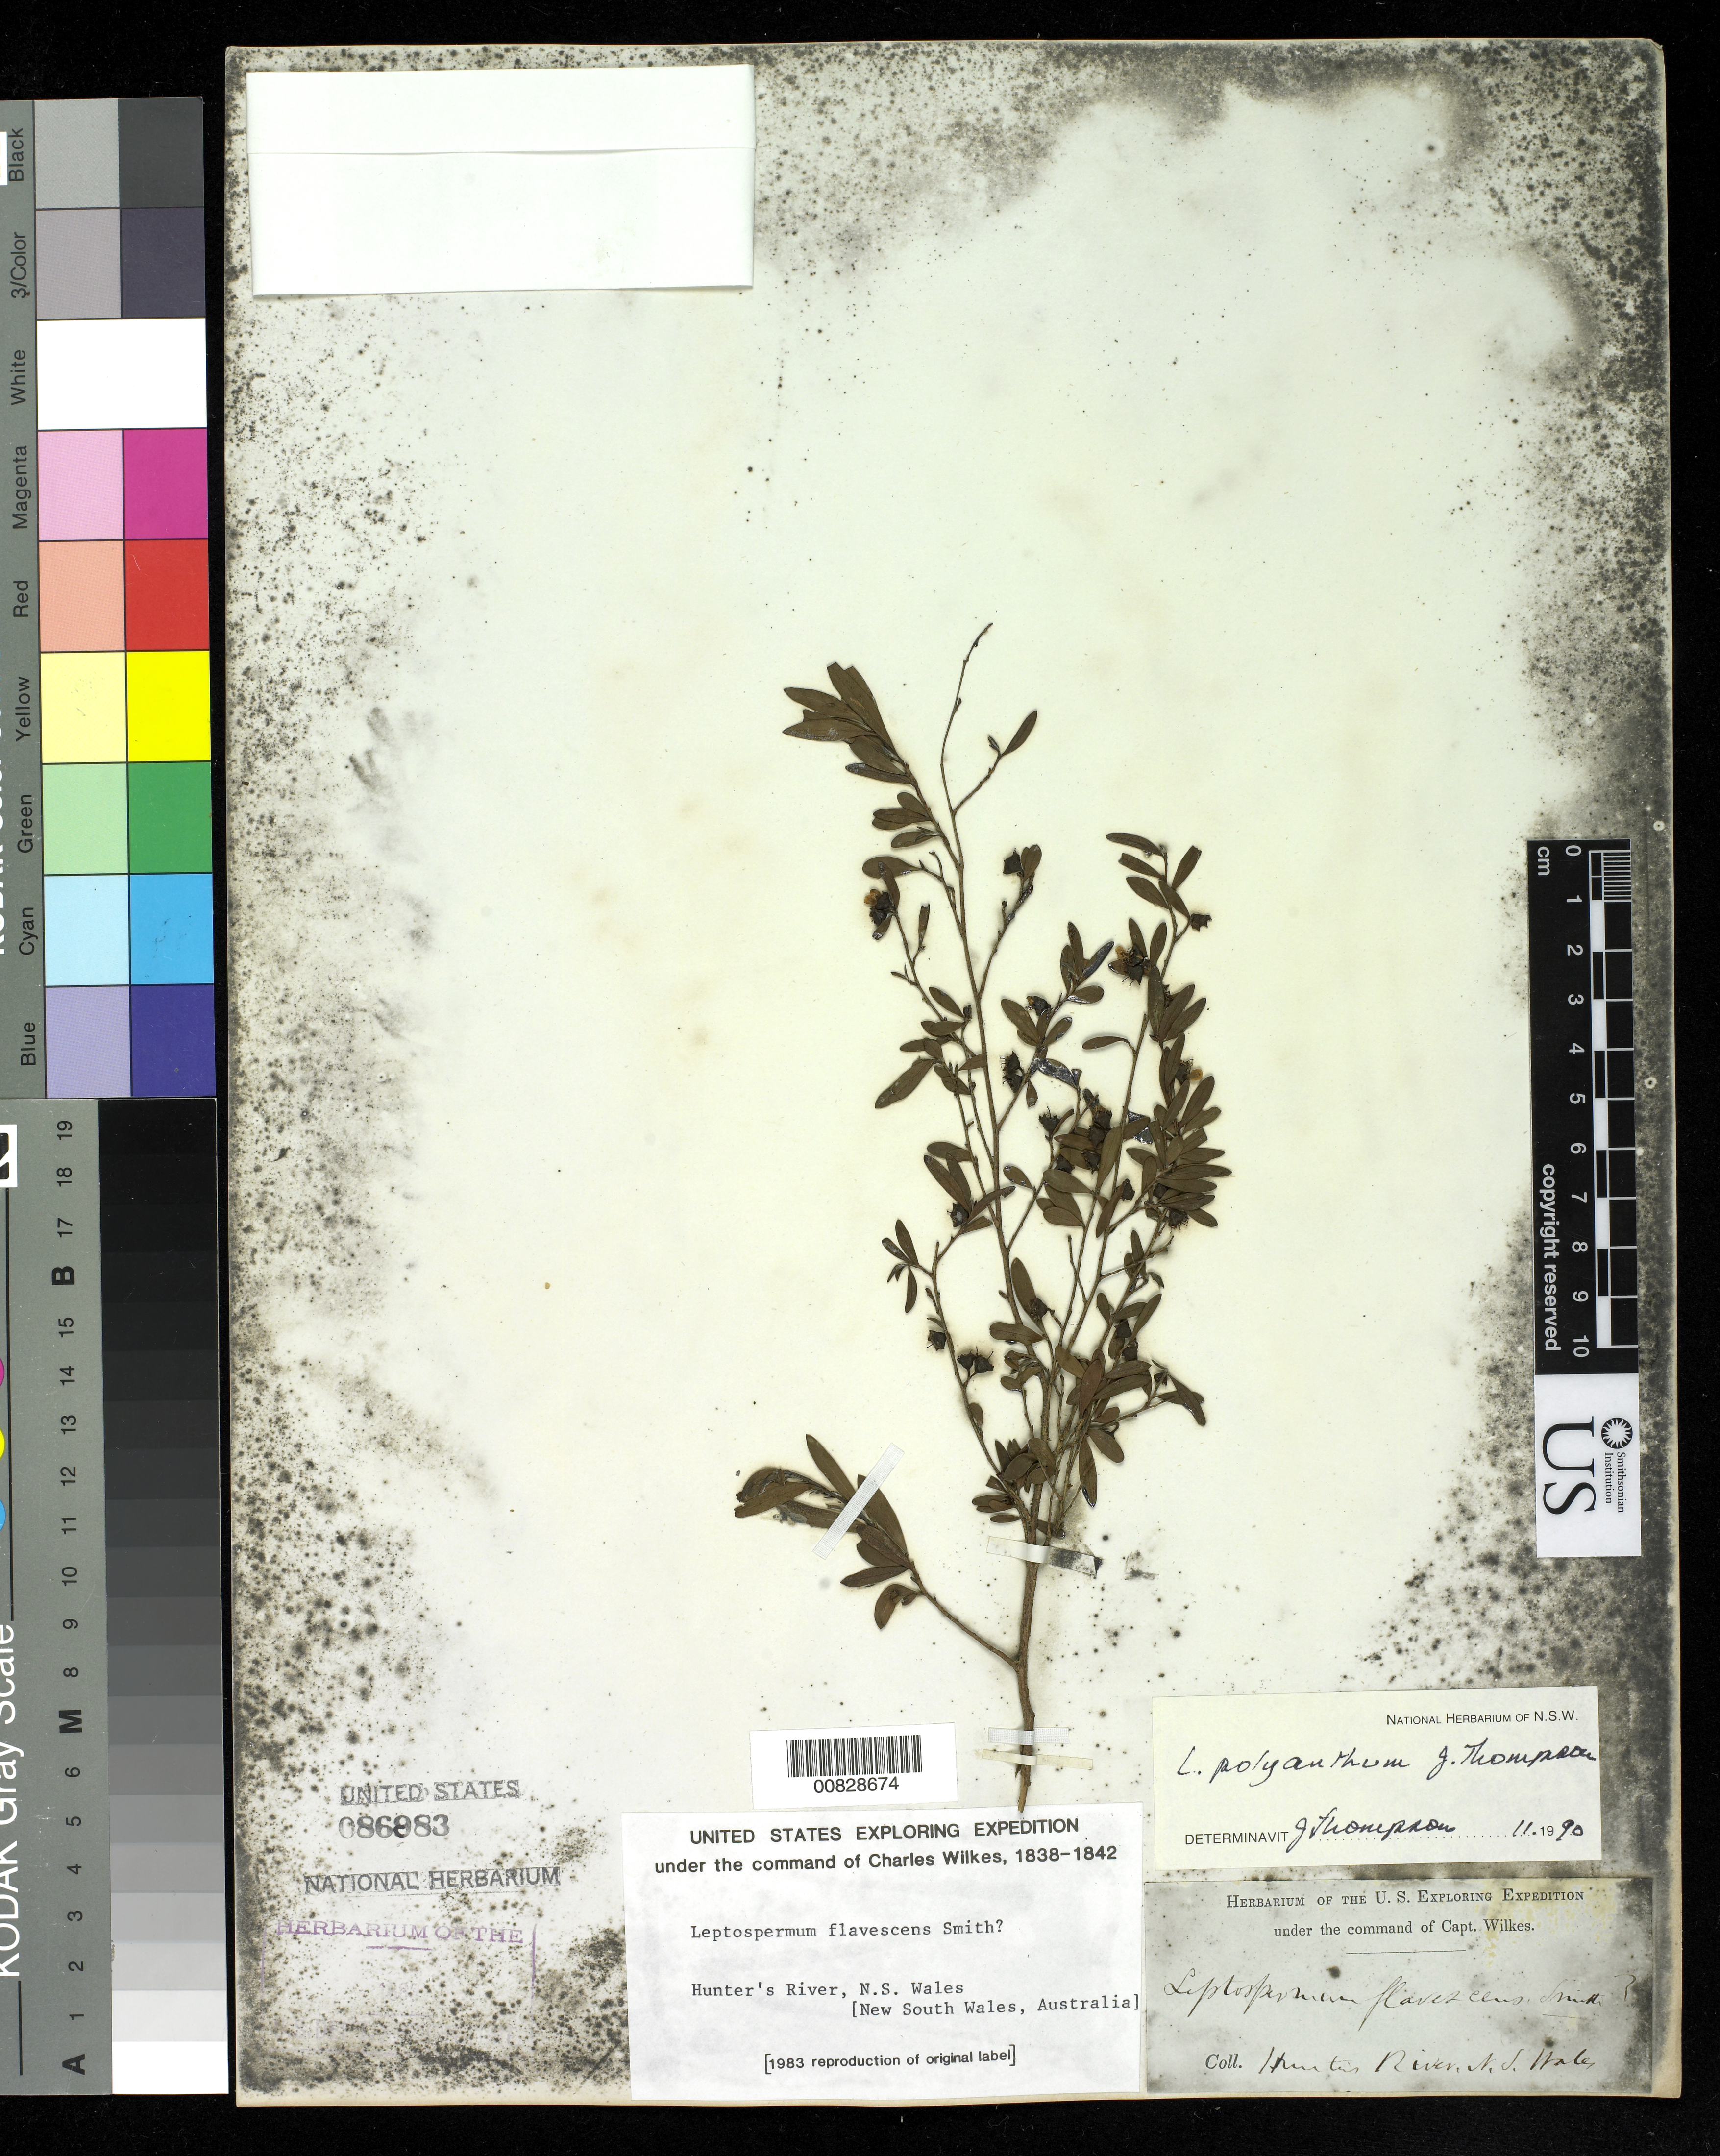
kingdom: Plantae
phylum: Tracheophyta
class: Magnoliopsida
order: Myrtales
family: Myrtaceae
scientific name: Gaudium polyanthum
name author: (Joy Thomps.) P.G. Wilson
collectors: Wilkes Explor. Exped.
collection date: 1838/1842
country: Australia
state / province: New South Wales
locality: Hunter's River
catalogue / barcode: US 86983